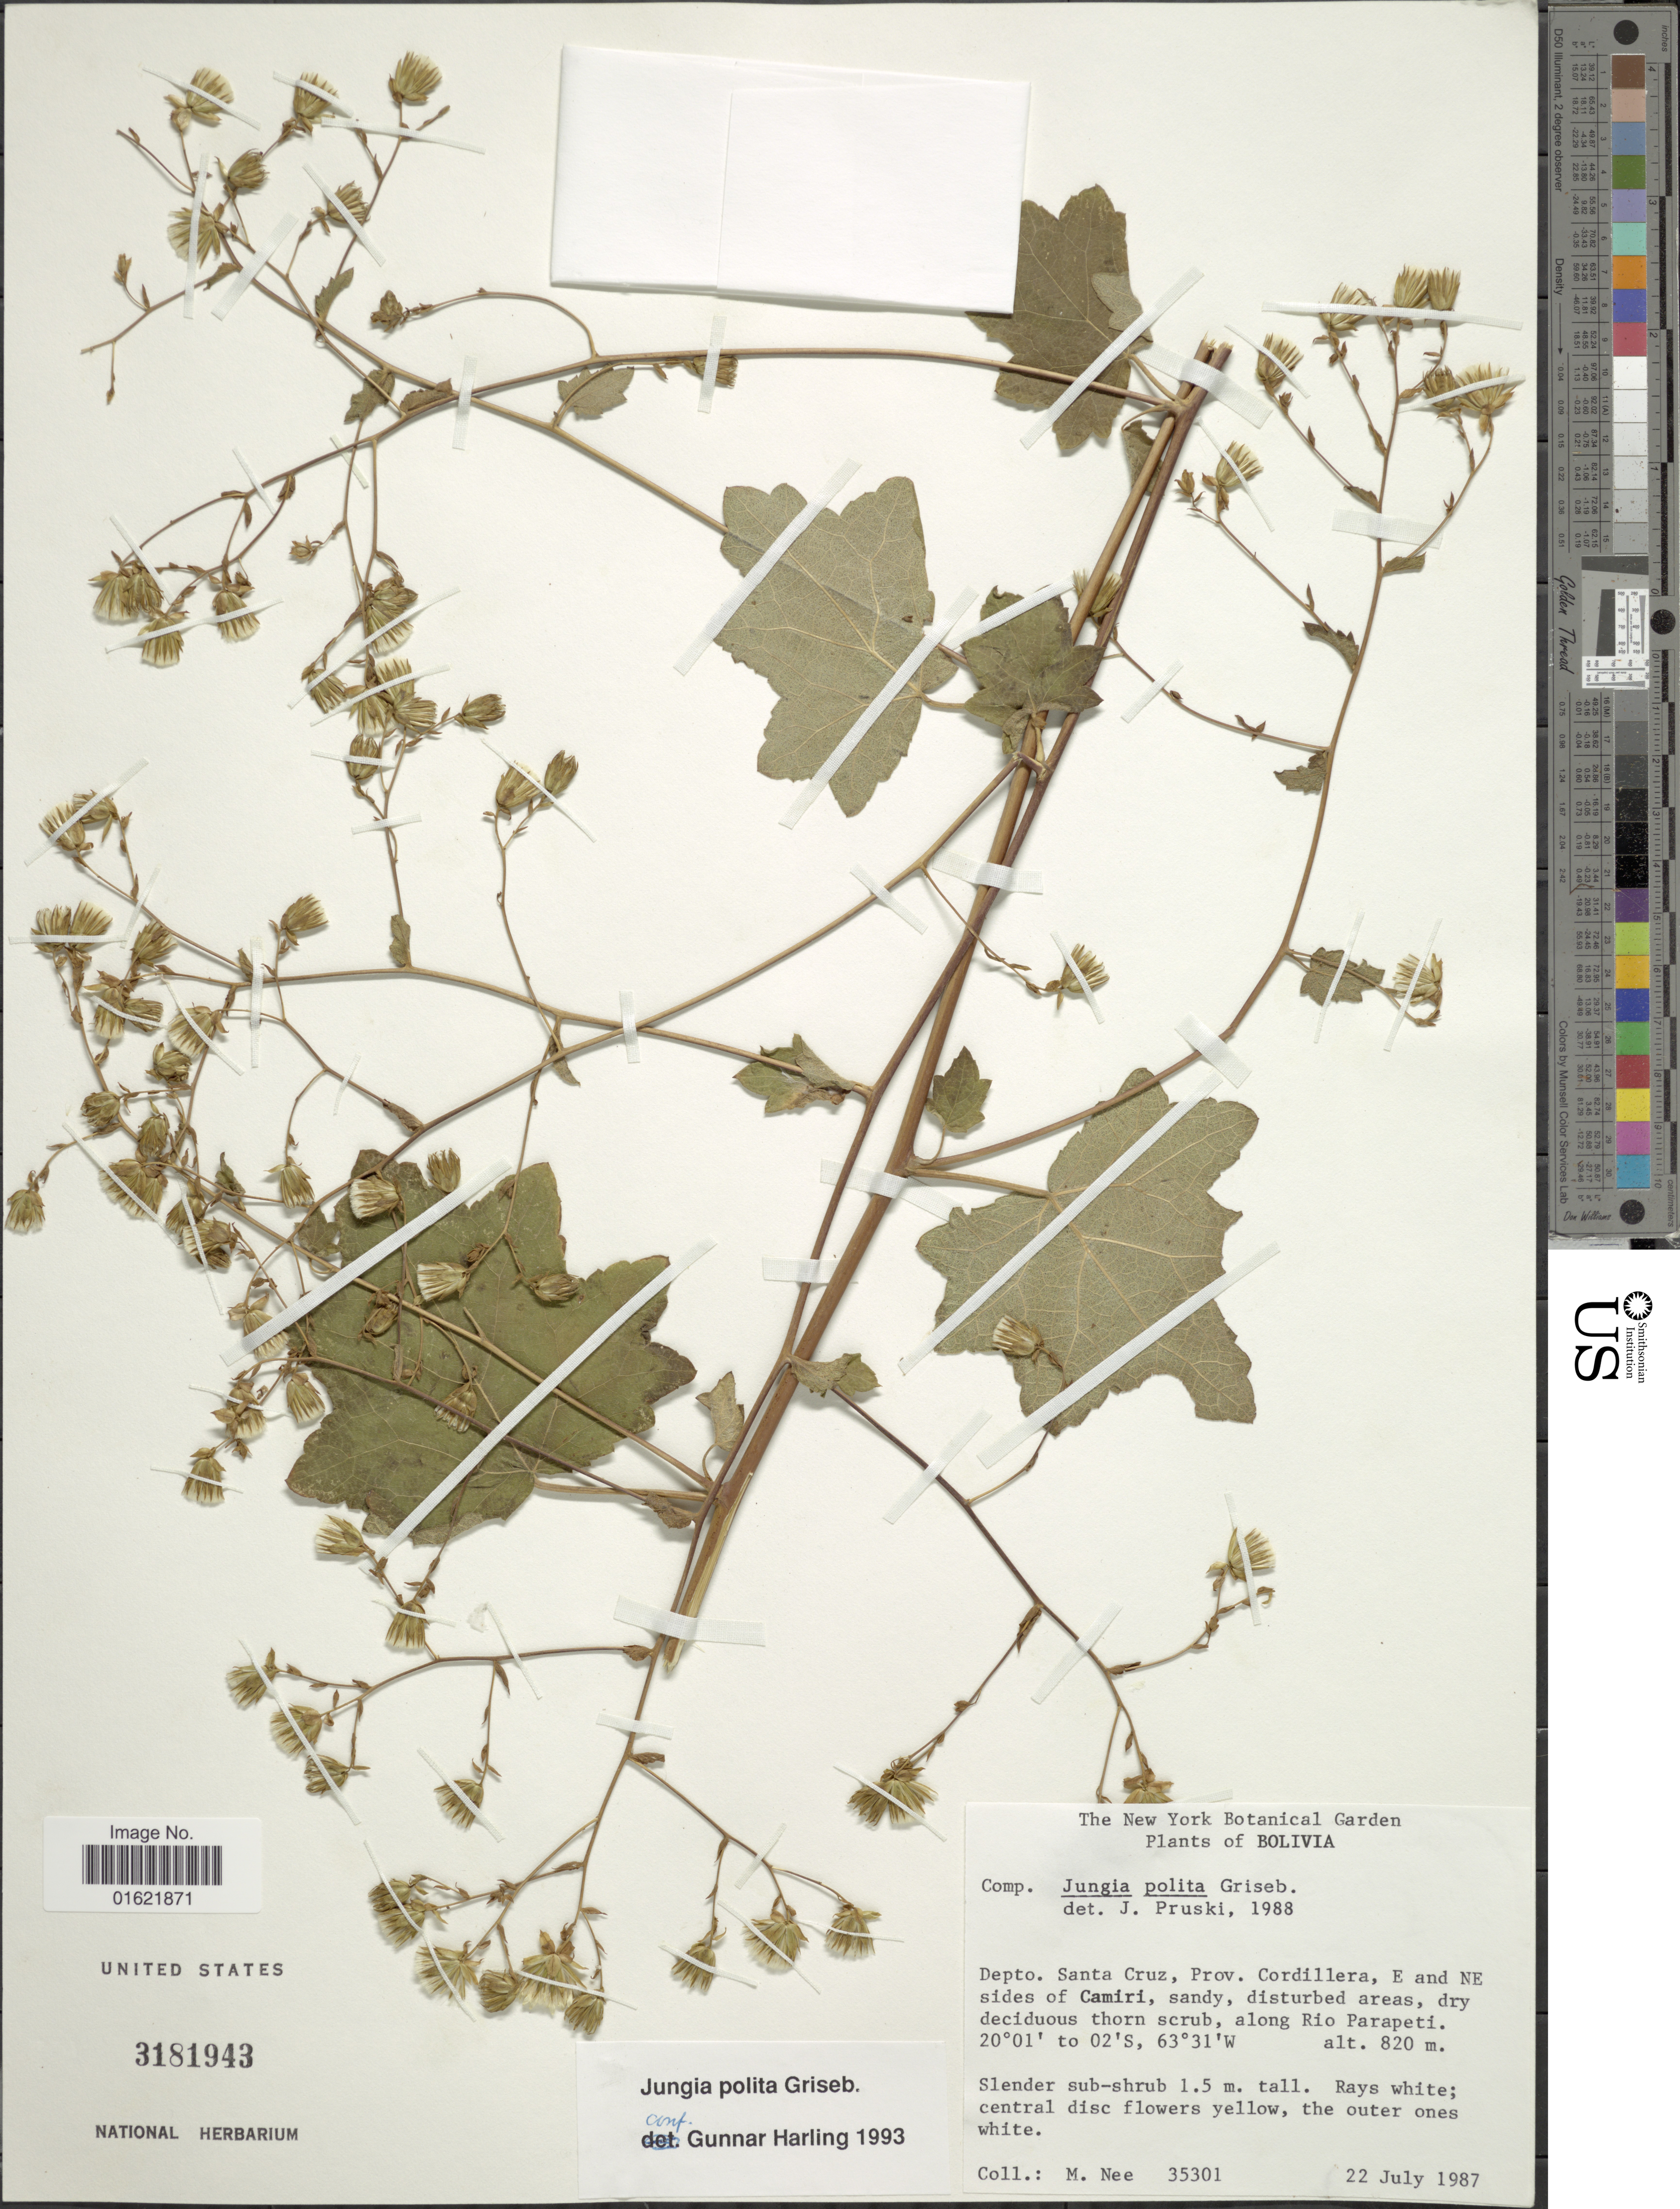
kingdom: Plantae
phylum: Tracheophyta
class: Magnoliopsida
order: Asterales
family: Asteraceae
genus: Jungia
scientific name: Jungia polita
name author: Griseb.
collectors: M. Nee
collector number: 35301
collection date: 1987-07-22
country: Bolivia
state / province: Santa Cruz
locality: Depto. Santa Cruz. Prov. Cordiller, E and NE sides of Camiri, along Rio Parapeti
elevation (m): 820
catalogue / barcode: US 3181943